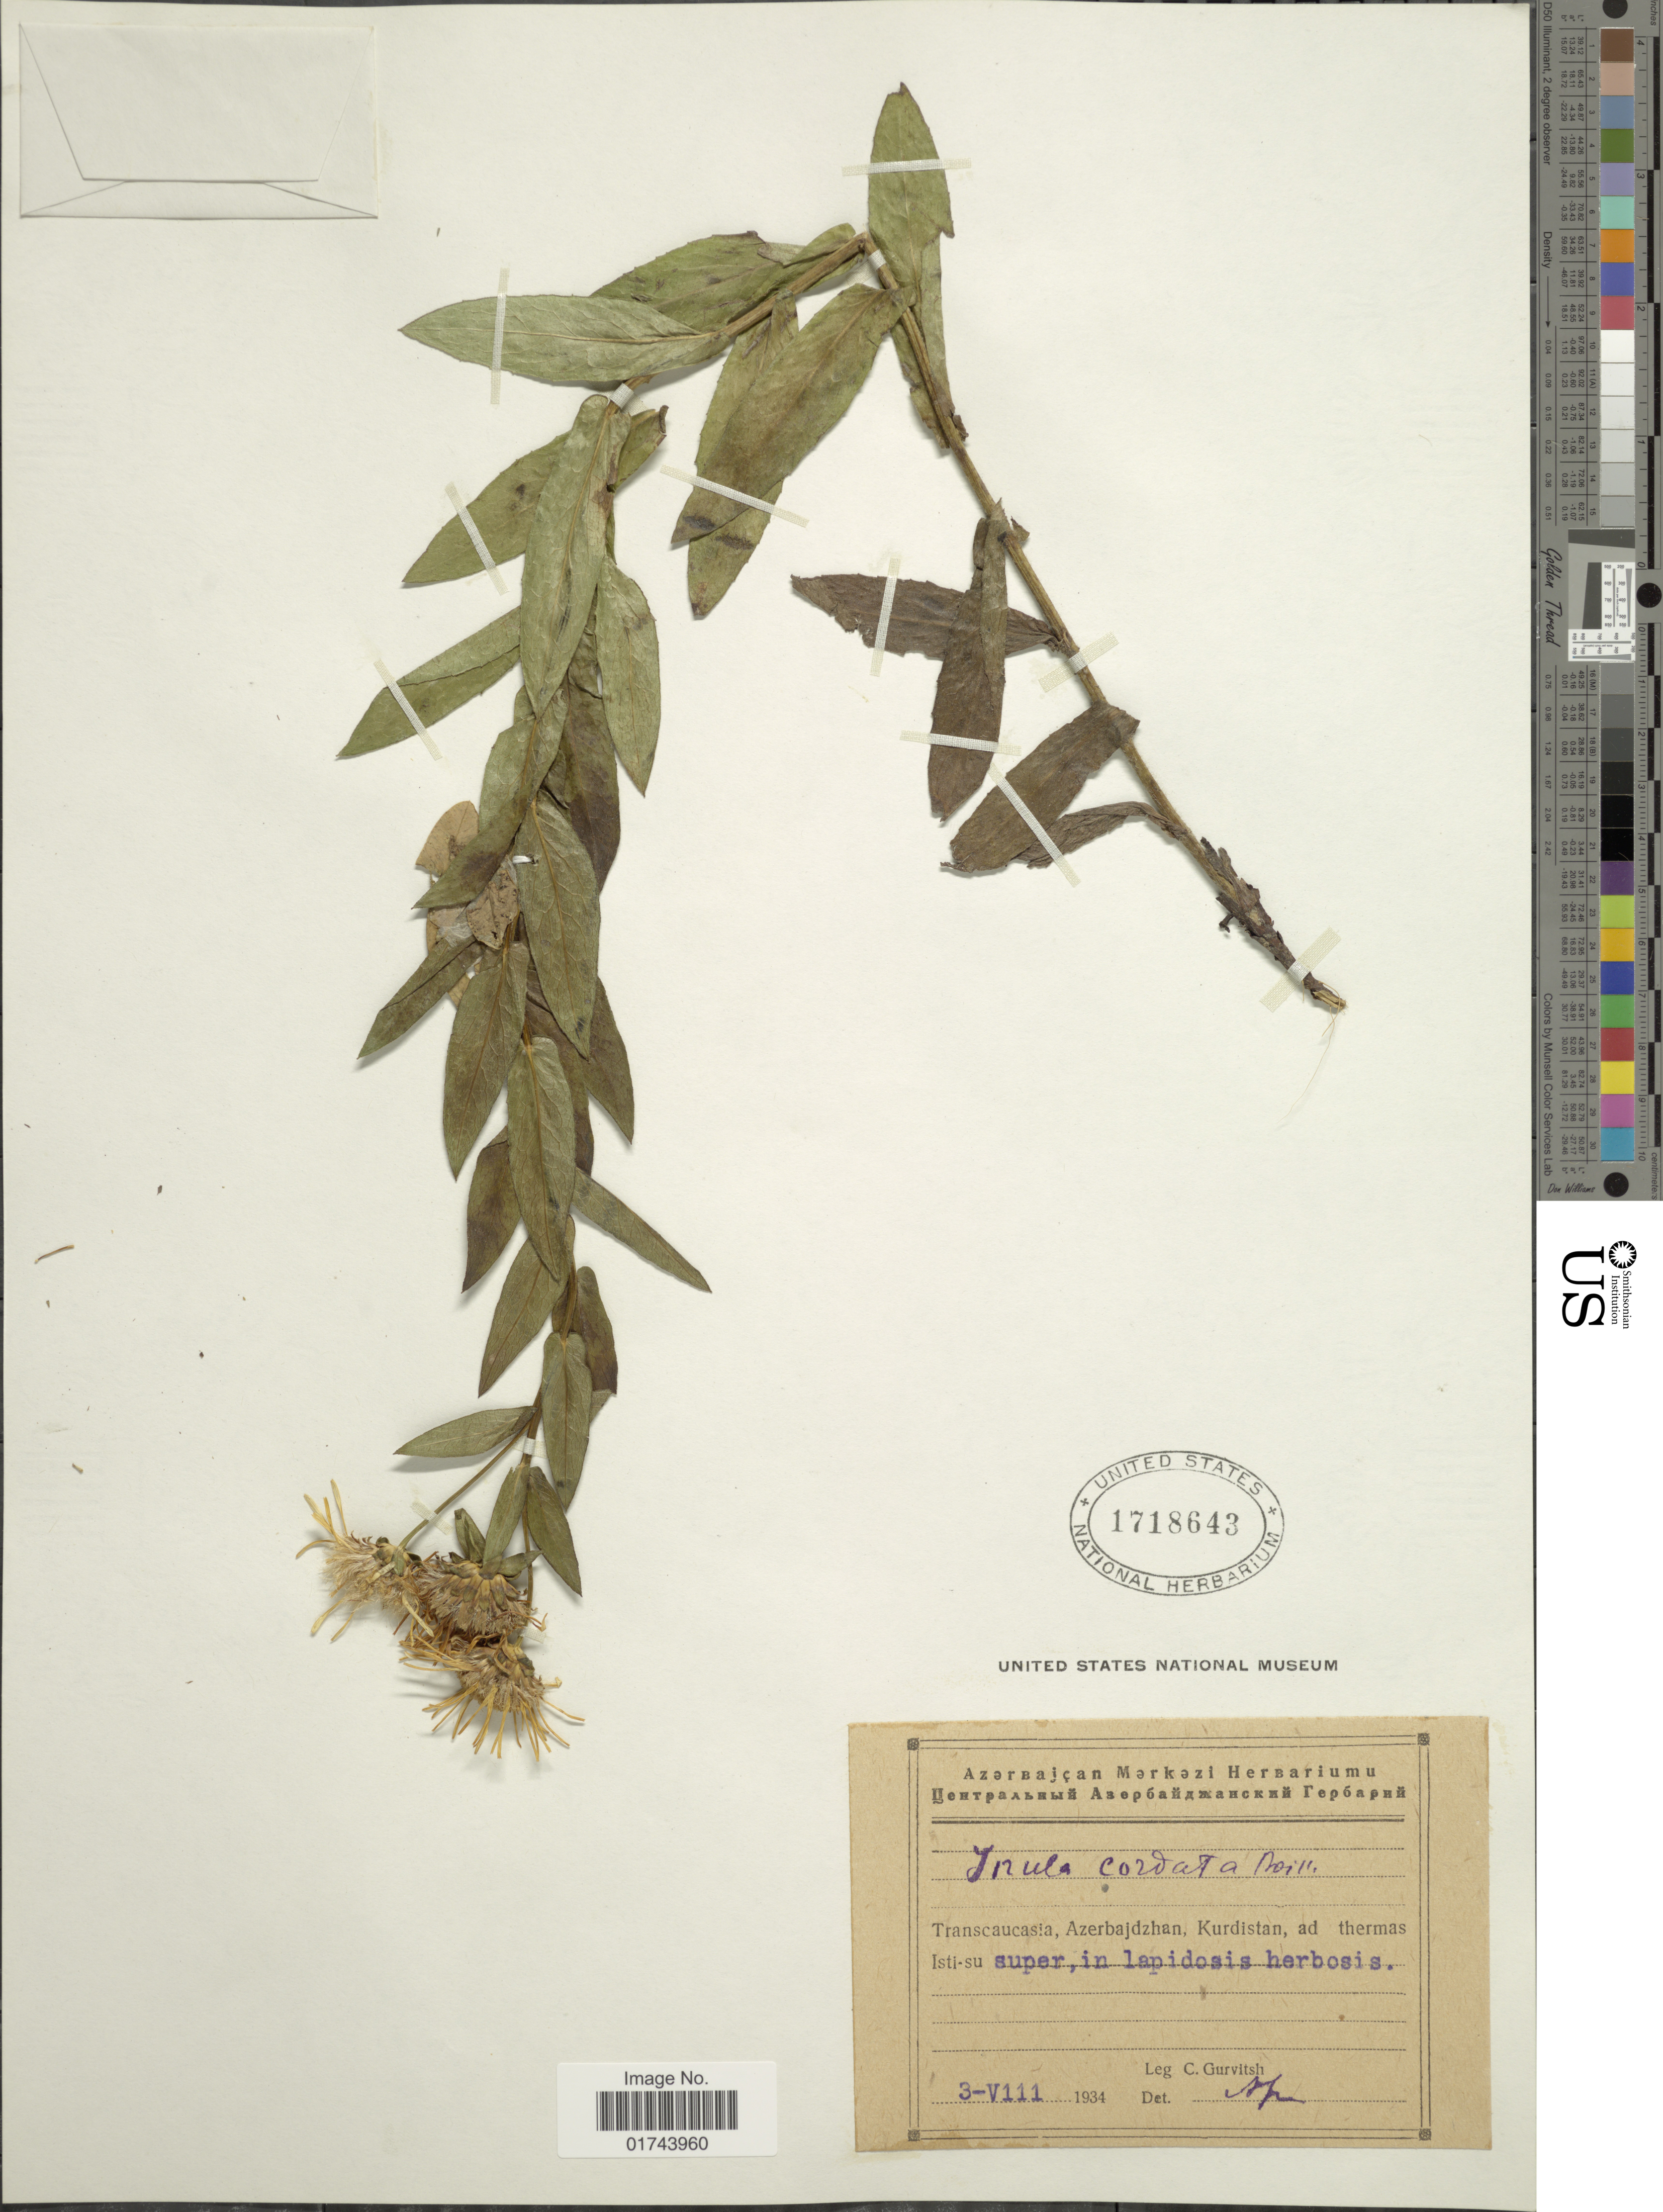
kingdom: Plantae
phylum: Tracheophyta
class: Magnoliopsida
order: Asterales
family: Asteraceae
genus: Inula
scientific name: Inula cordata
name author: Boiss.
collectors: C. Gurvitsh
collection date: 1934-08-03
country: Iran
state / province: Kurdistan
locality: Transcaucasia, Azerbajdzhan, Kurdistan, ad thermas Isti-su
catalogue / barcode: US 1718643